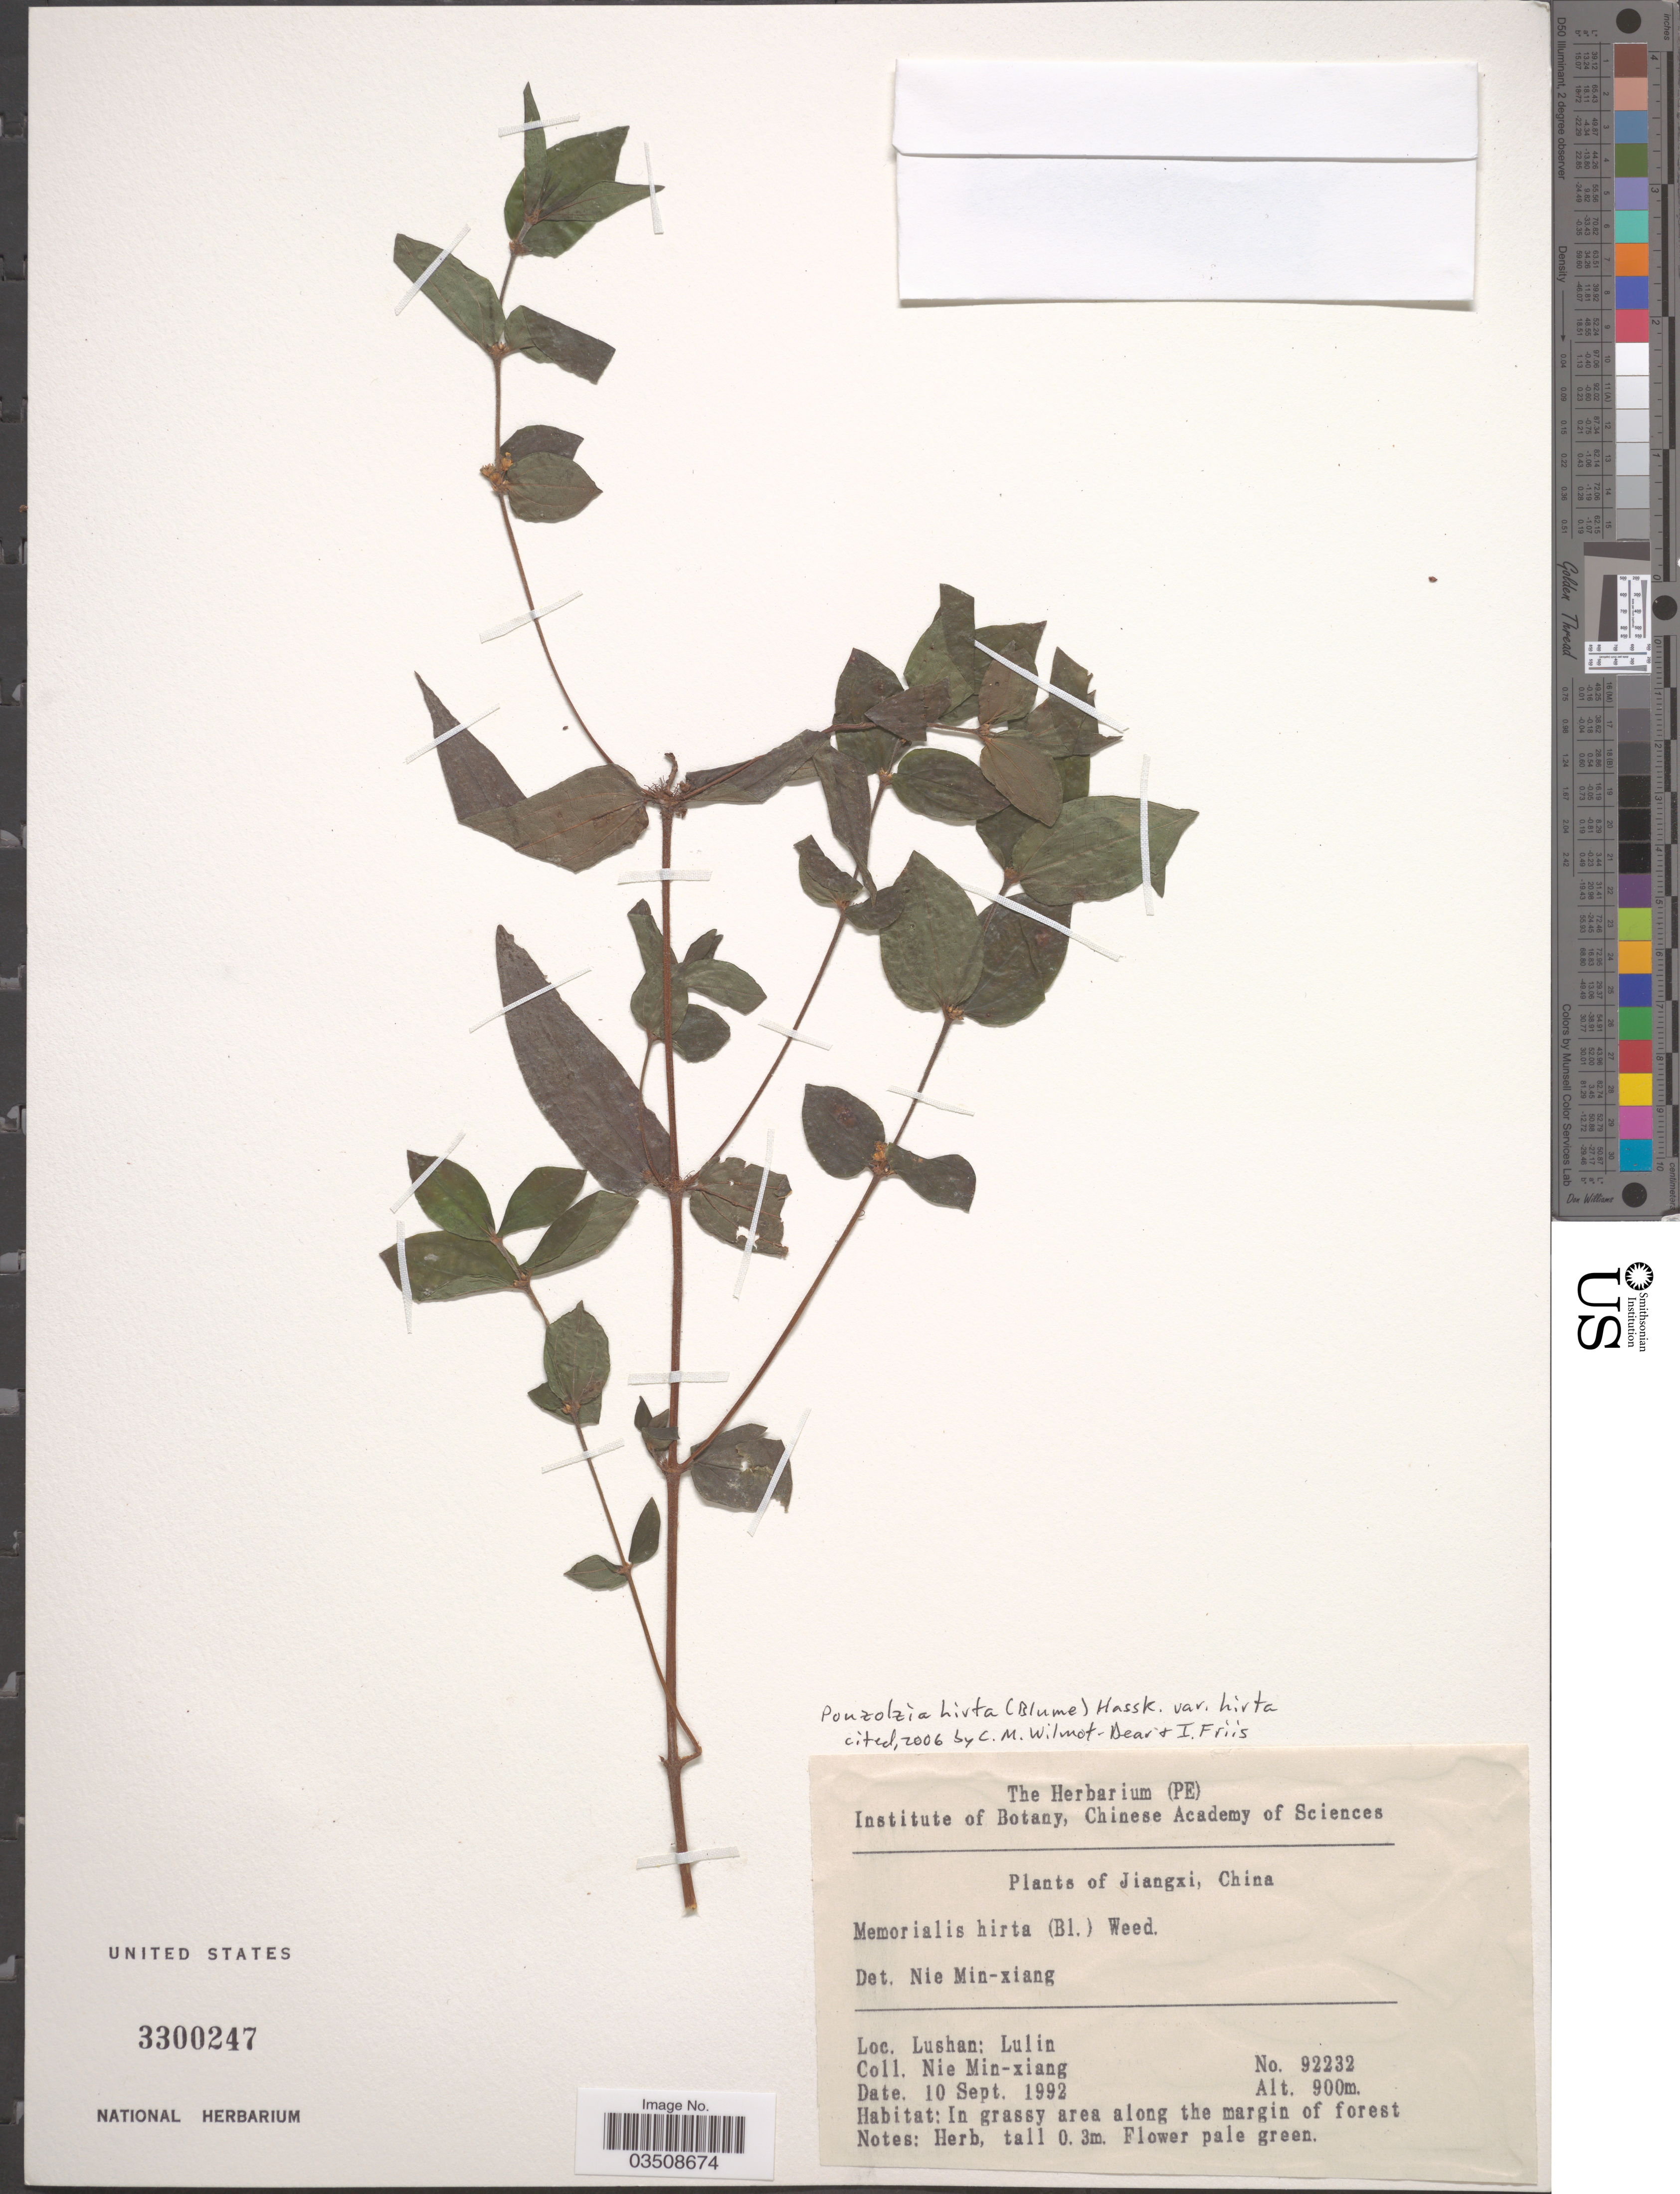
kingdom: Plantae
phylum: Tracheophyta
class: Magnoliopsida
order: Rosales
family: Urticaceae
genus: Gonostegia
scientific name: Gonostegia triandra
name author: (Blume) Miq.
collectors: M. Nie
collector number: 92232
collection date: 1992-09-10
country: China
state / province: Jiangxi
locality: Lushan: Lulin.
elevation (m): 900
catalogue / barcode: US 3300247